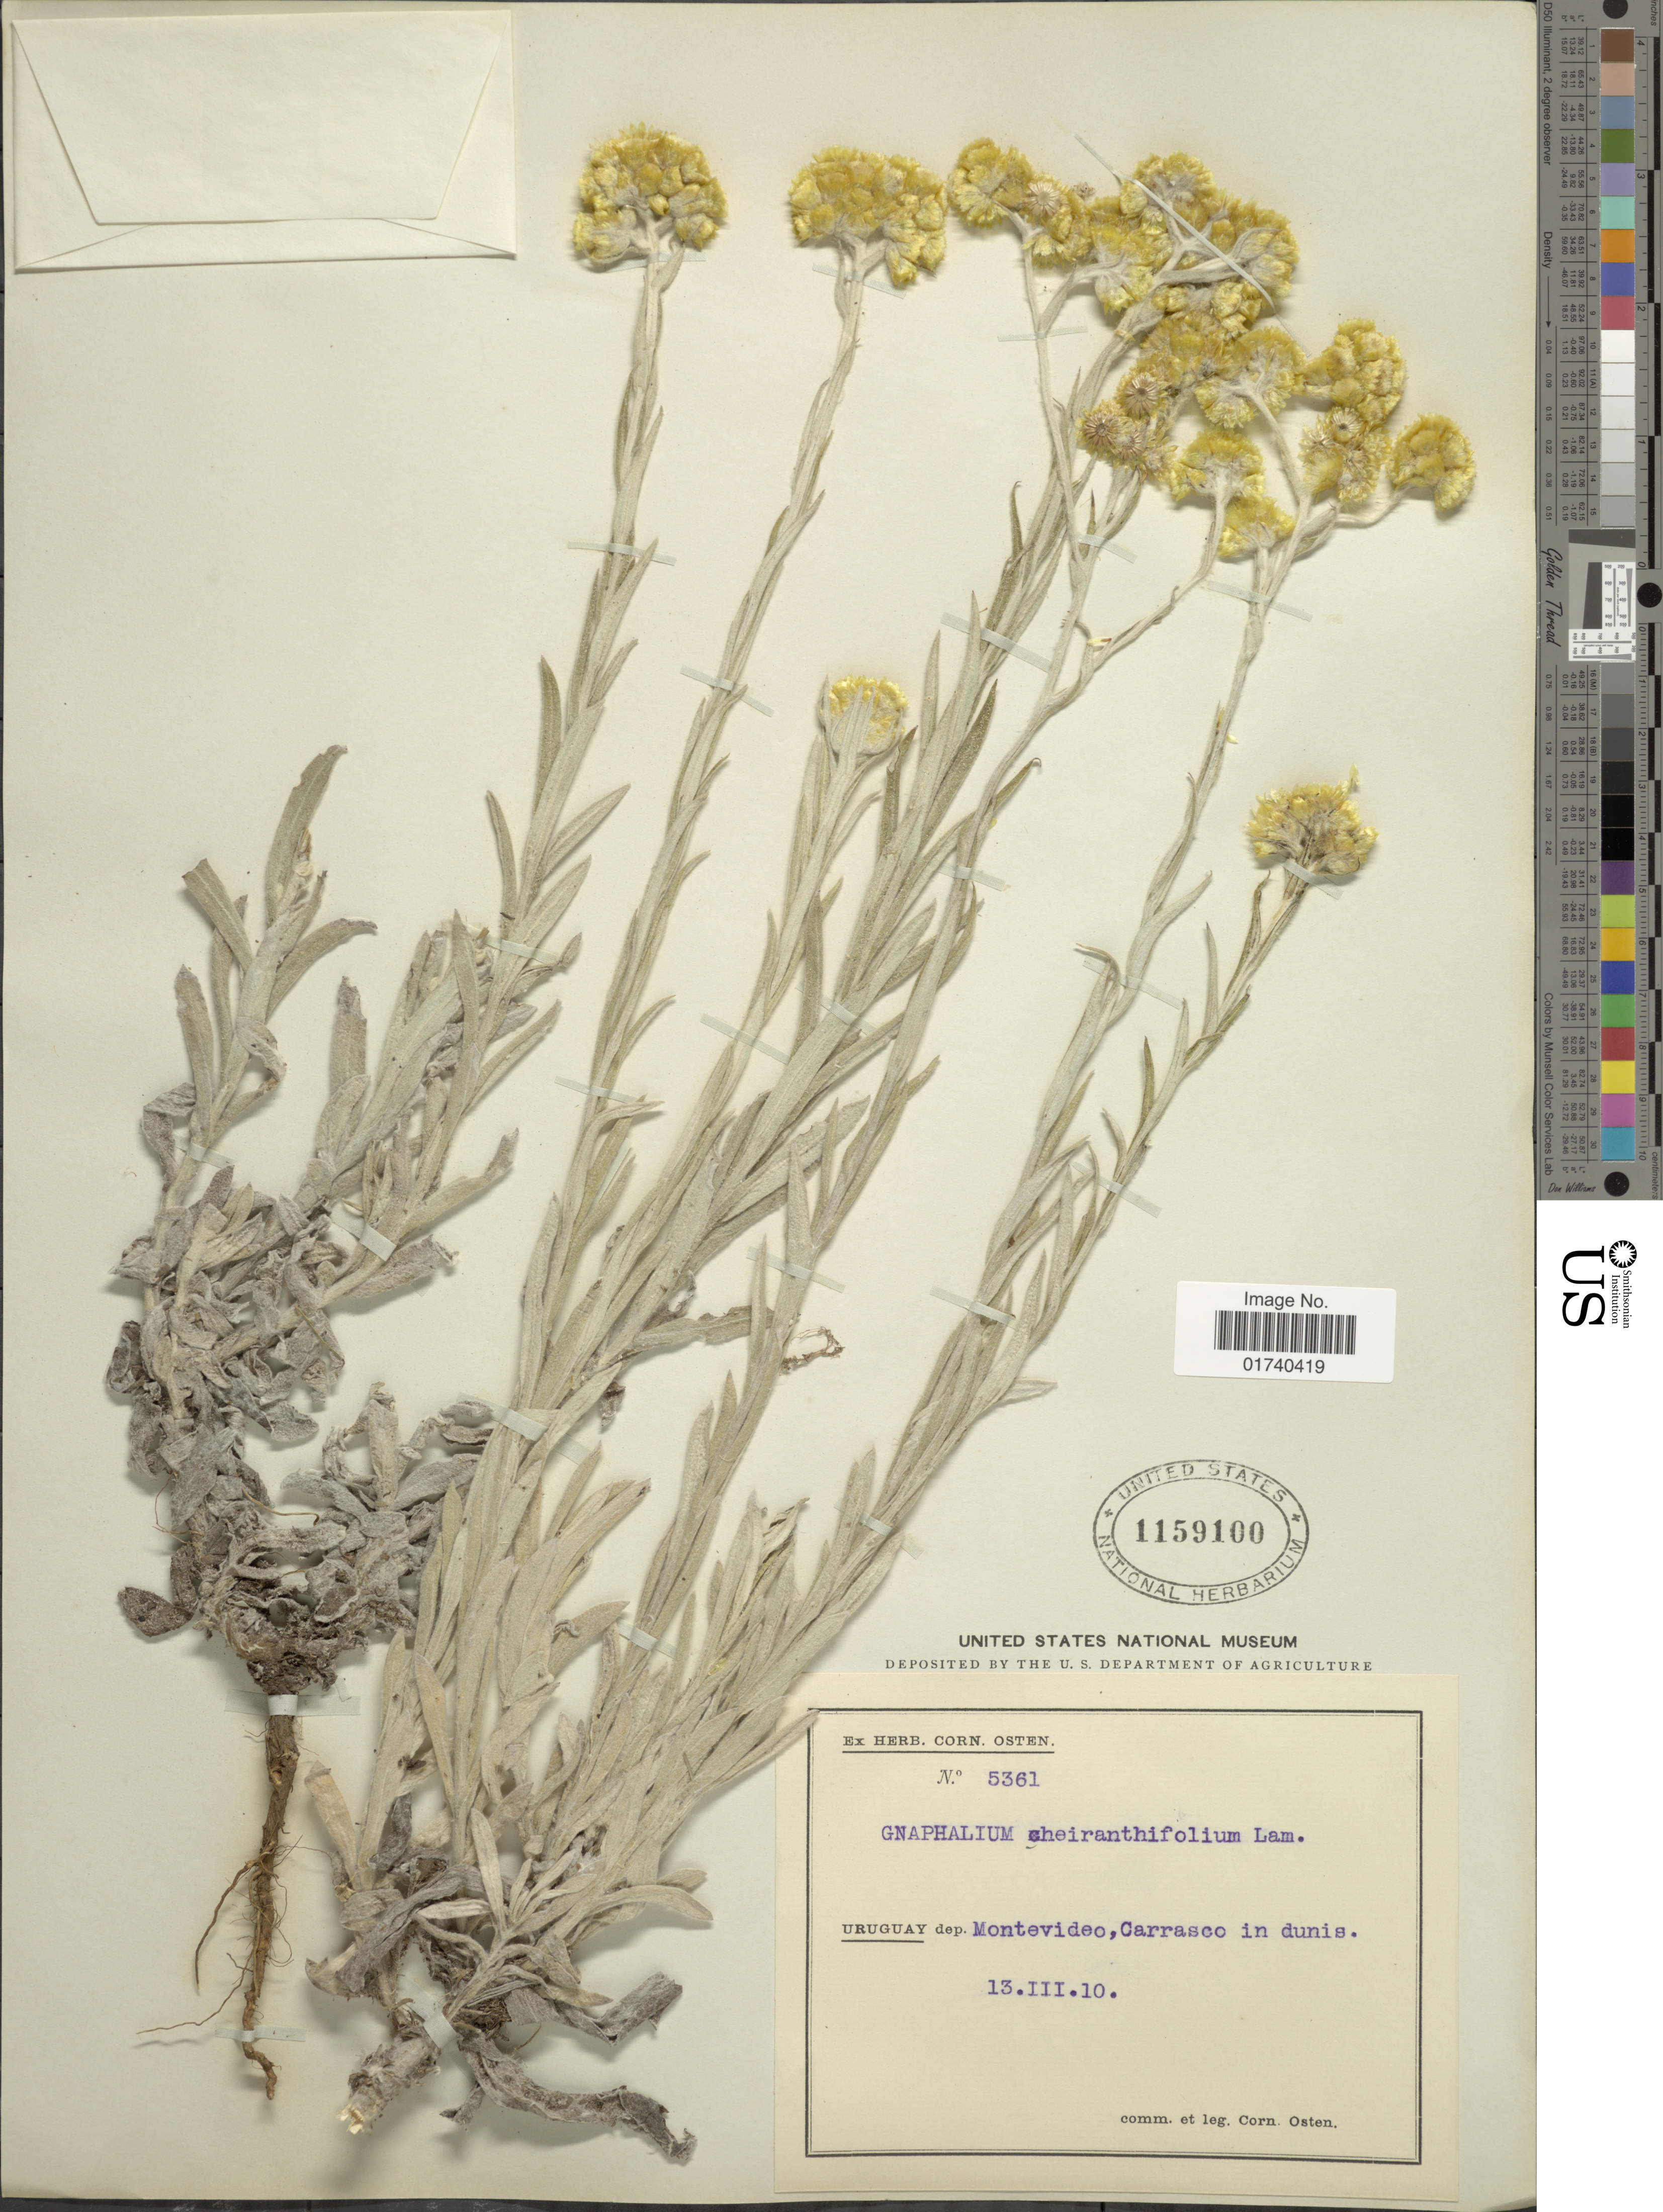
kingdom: Plantae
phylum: Tracheophyta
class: Magnoliopsida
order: Asterales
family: Asteraceae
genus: Pseudognaphalium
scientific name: Pseudognaphalium cheiranthifolium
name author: (Lam.) Hilliard & B.L. Burtt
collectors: C. Osten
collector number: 5361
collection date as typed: Transcribed d/m/y: 13/3/10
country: Uruguay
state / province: Montevideo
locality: Dep. Montevideo, Carrasco in dunis.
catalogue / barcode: US 1159100